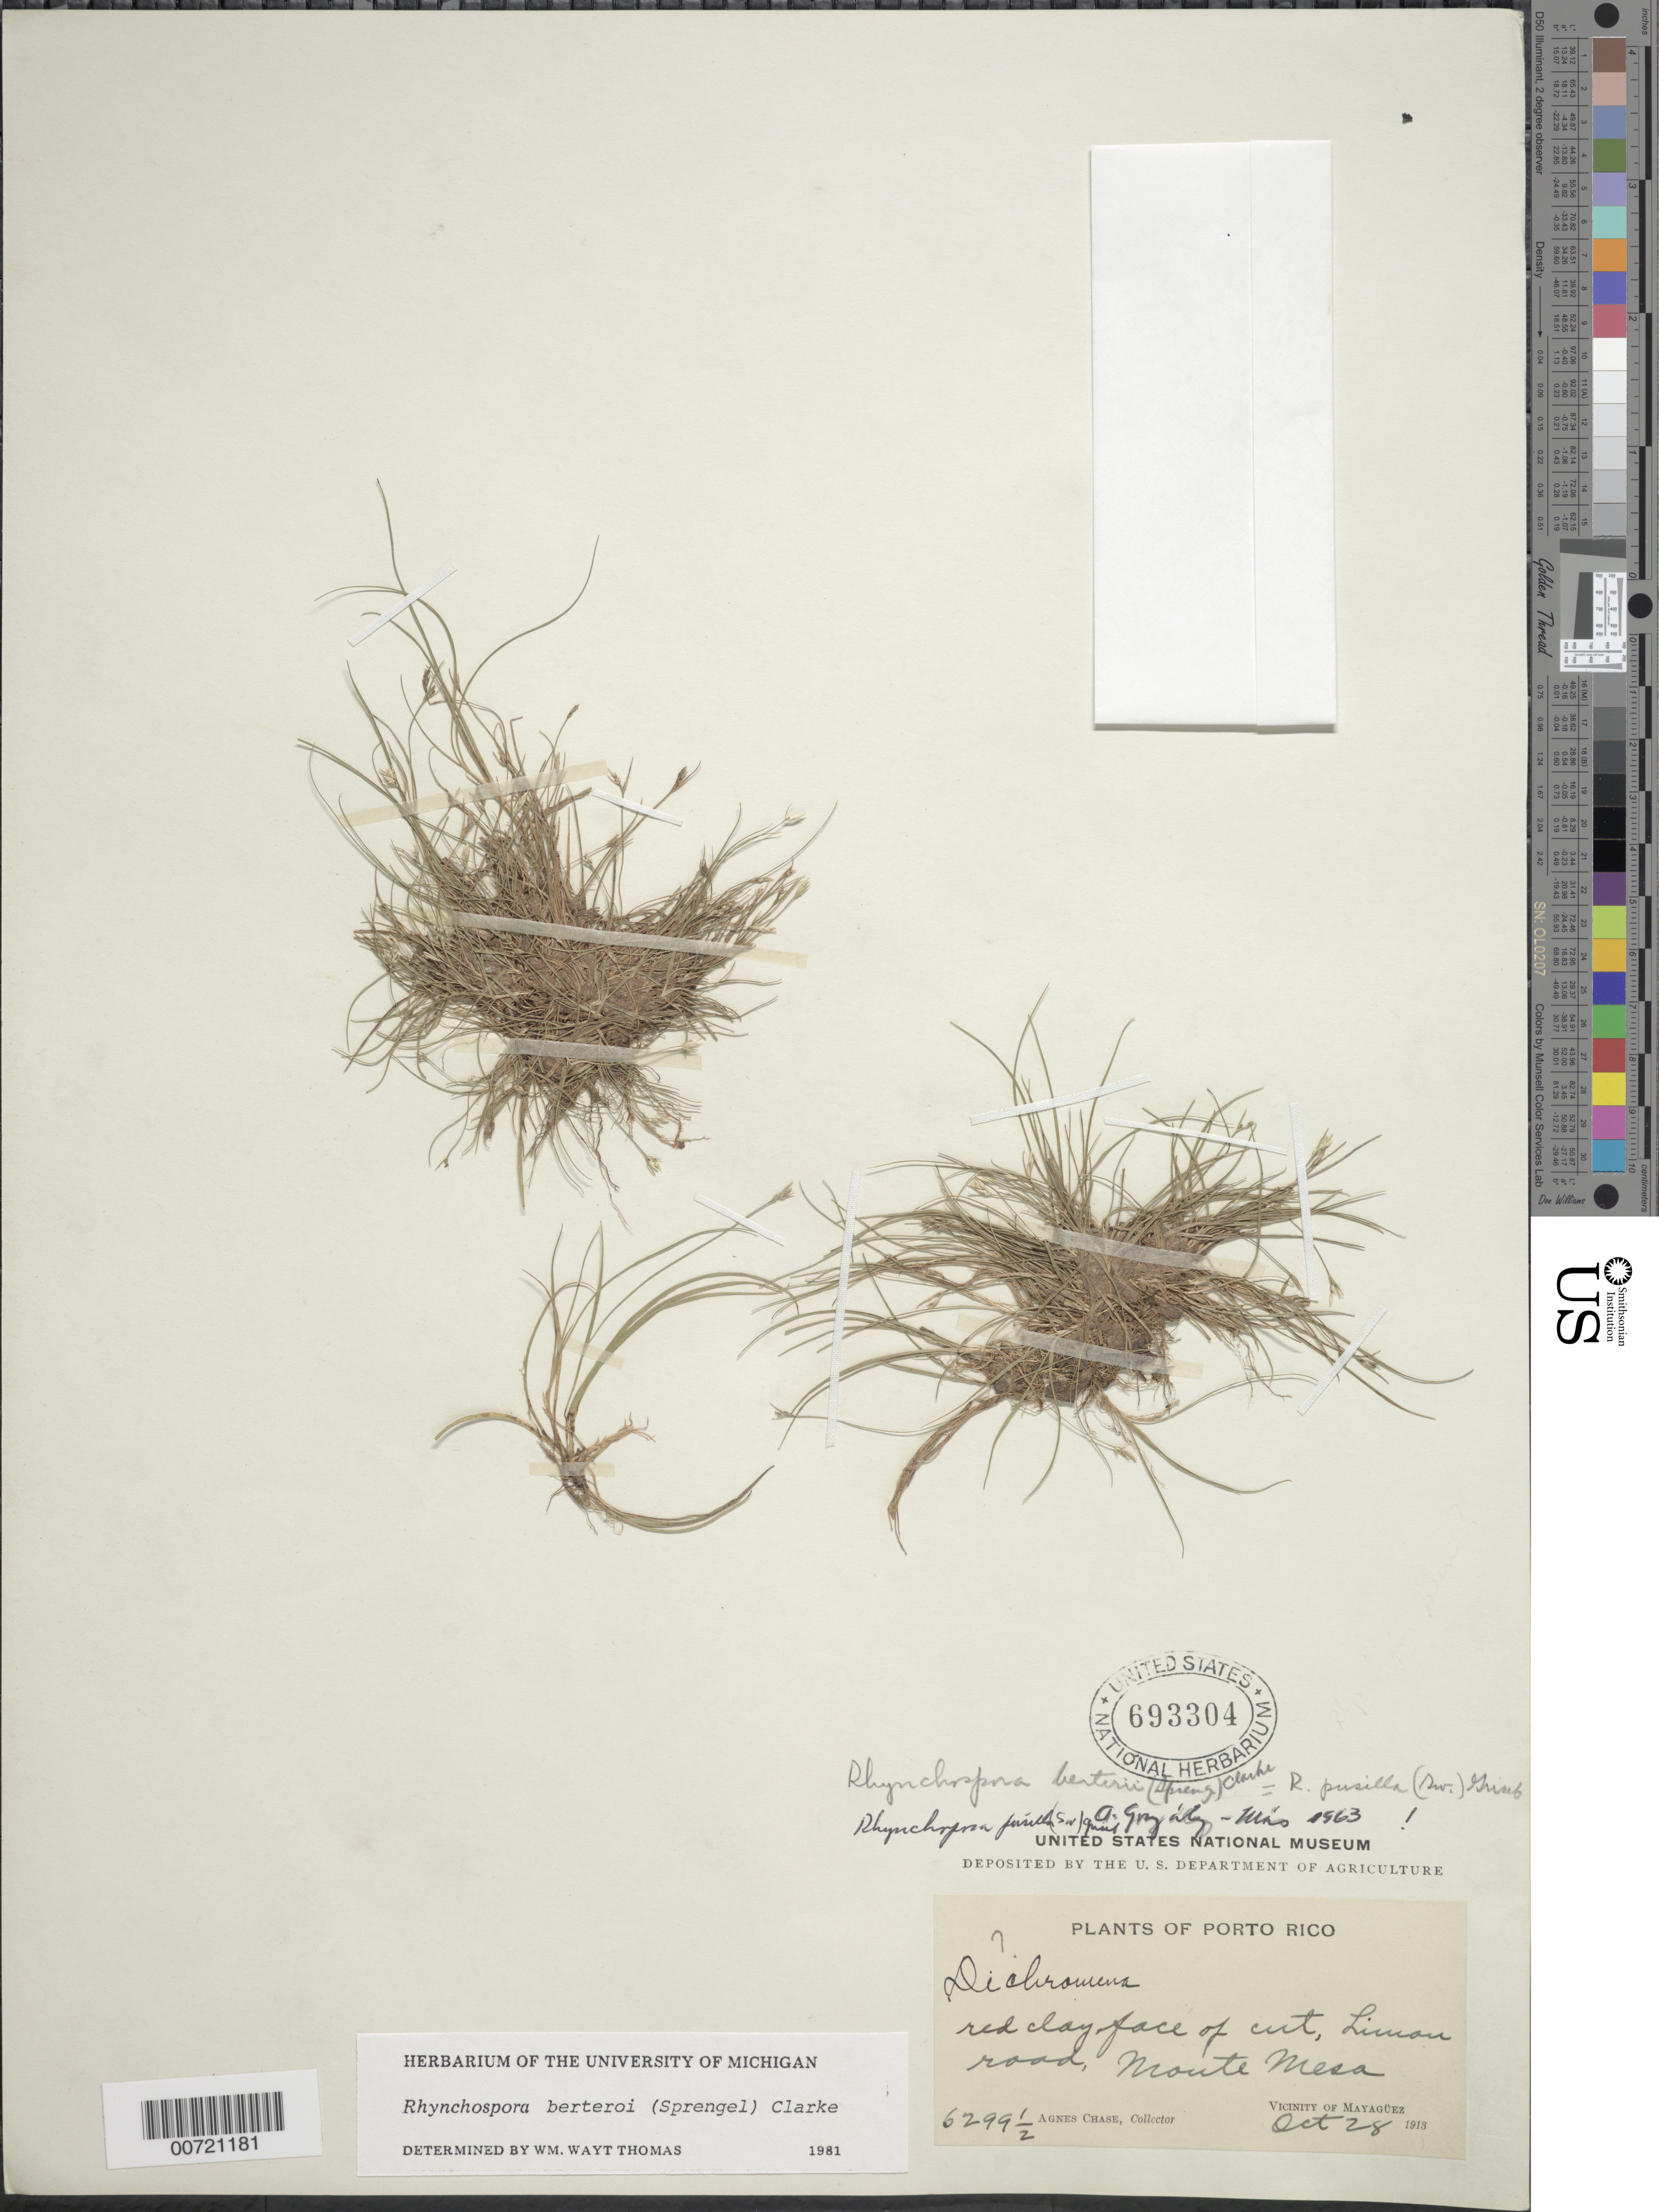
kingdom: Plantae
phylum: Tracheophyta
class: Liliopsida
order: Poales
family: Cyperaceae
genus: Rhynchospora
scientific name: Rhynchospora berteroi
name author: (Spreng.) C.B. Clarke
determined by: Thomas, W. W.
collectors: A. Chase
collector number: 62995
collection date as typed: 28 Oct 1913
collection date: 1913-10-28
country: Puerto Rico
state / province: Mayagüez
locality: Limon Road, Monte Mesa.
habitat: Red clay face of cut.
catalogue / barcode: US 693304